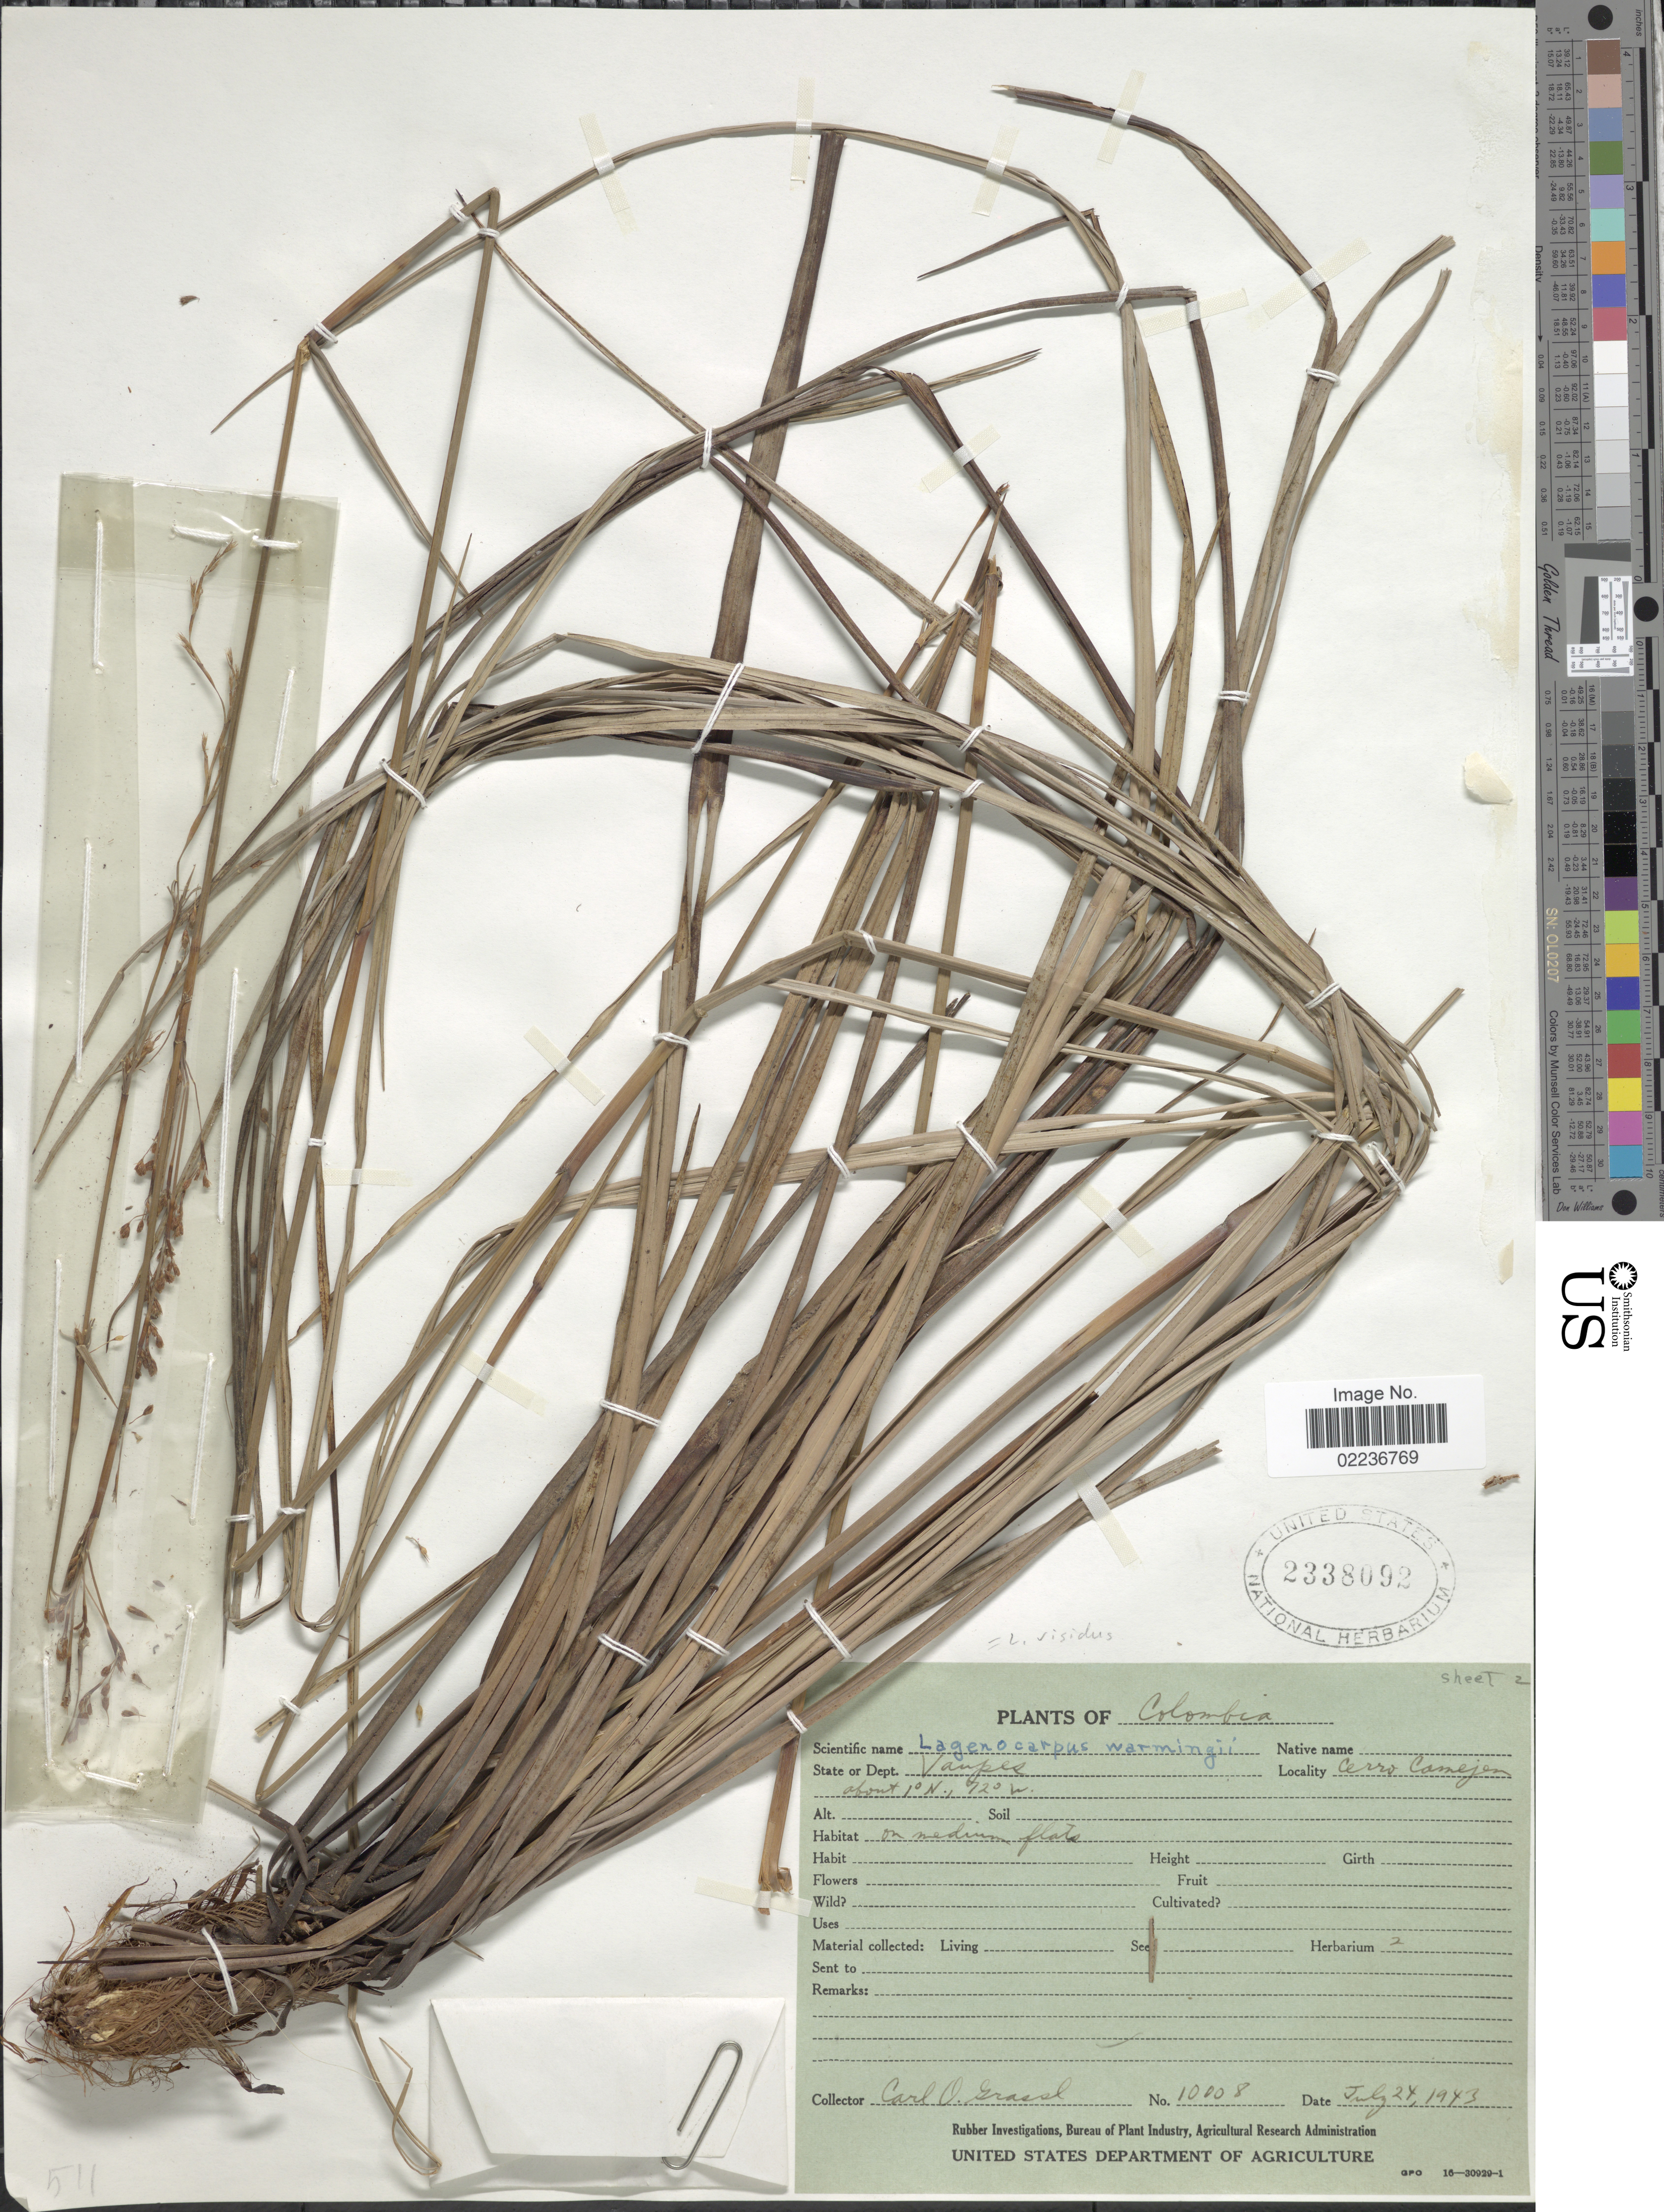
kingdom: Plantae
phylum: Tracheophyta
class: Liliopsida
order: Poales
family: Cyperaceae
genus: Lagenocarpus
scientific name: Lagenocarpus pendulus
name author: T. Koyama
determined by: Costa, S. M.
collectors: C. Grassl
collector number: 10008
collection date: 1943-07-24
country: Colombia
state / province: Vaupés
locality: Cerro Camejen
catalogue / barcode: US 2338092